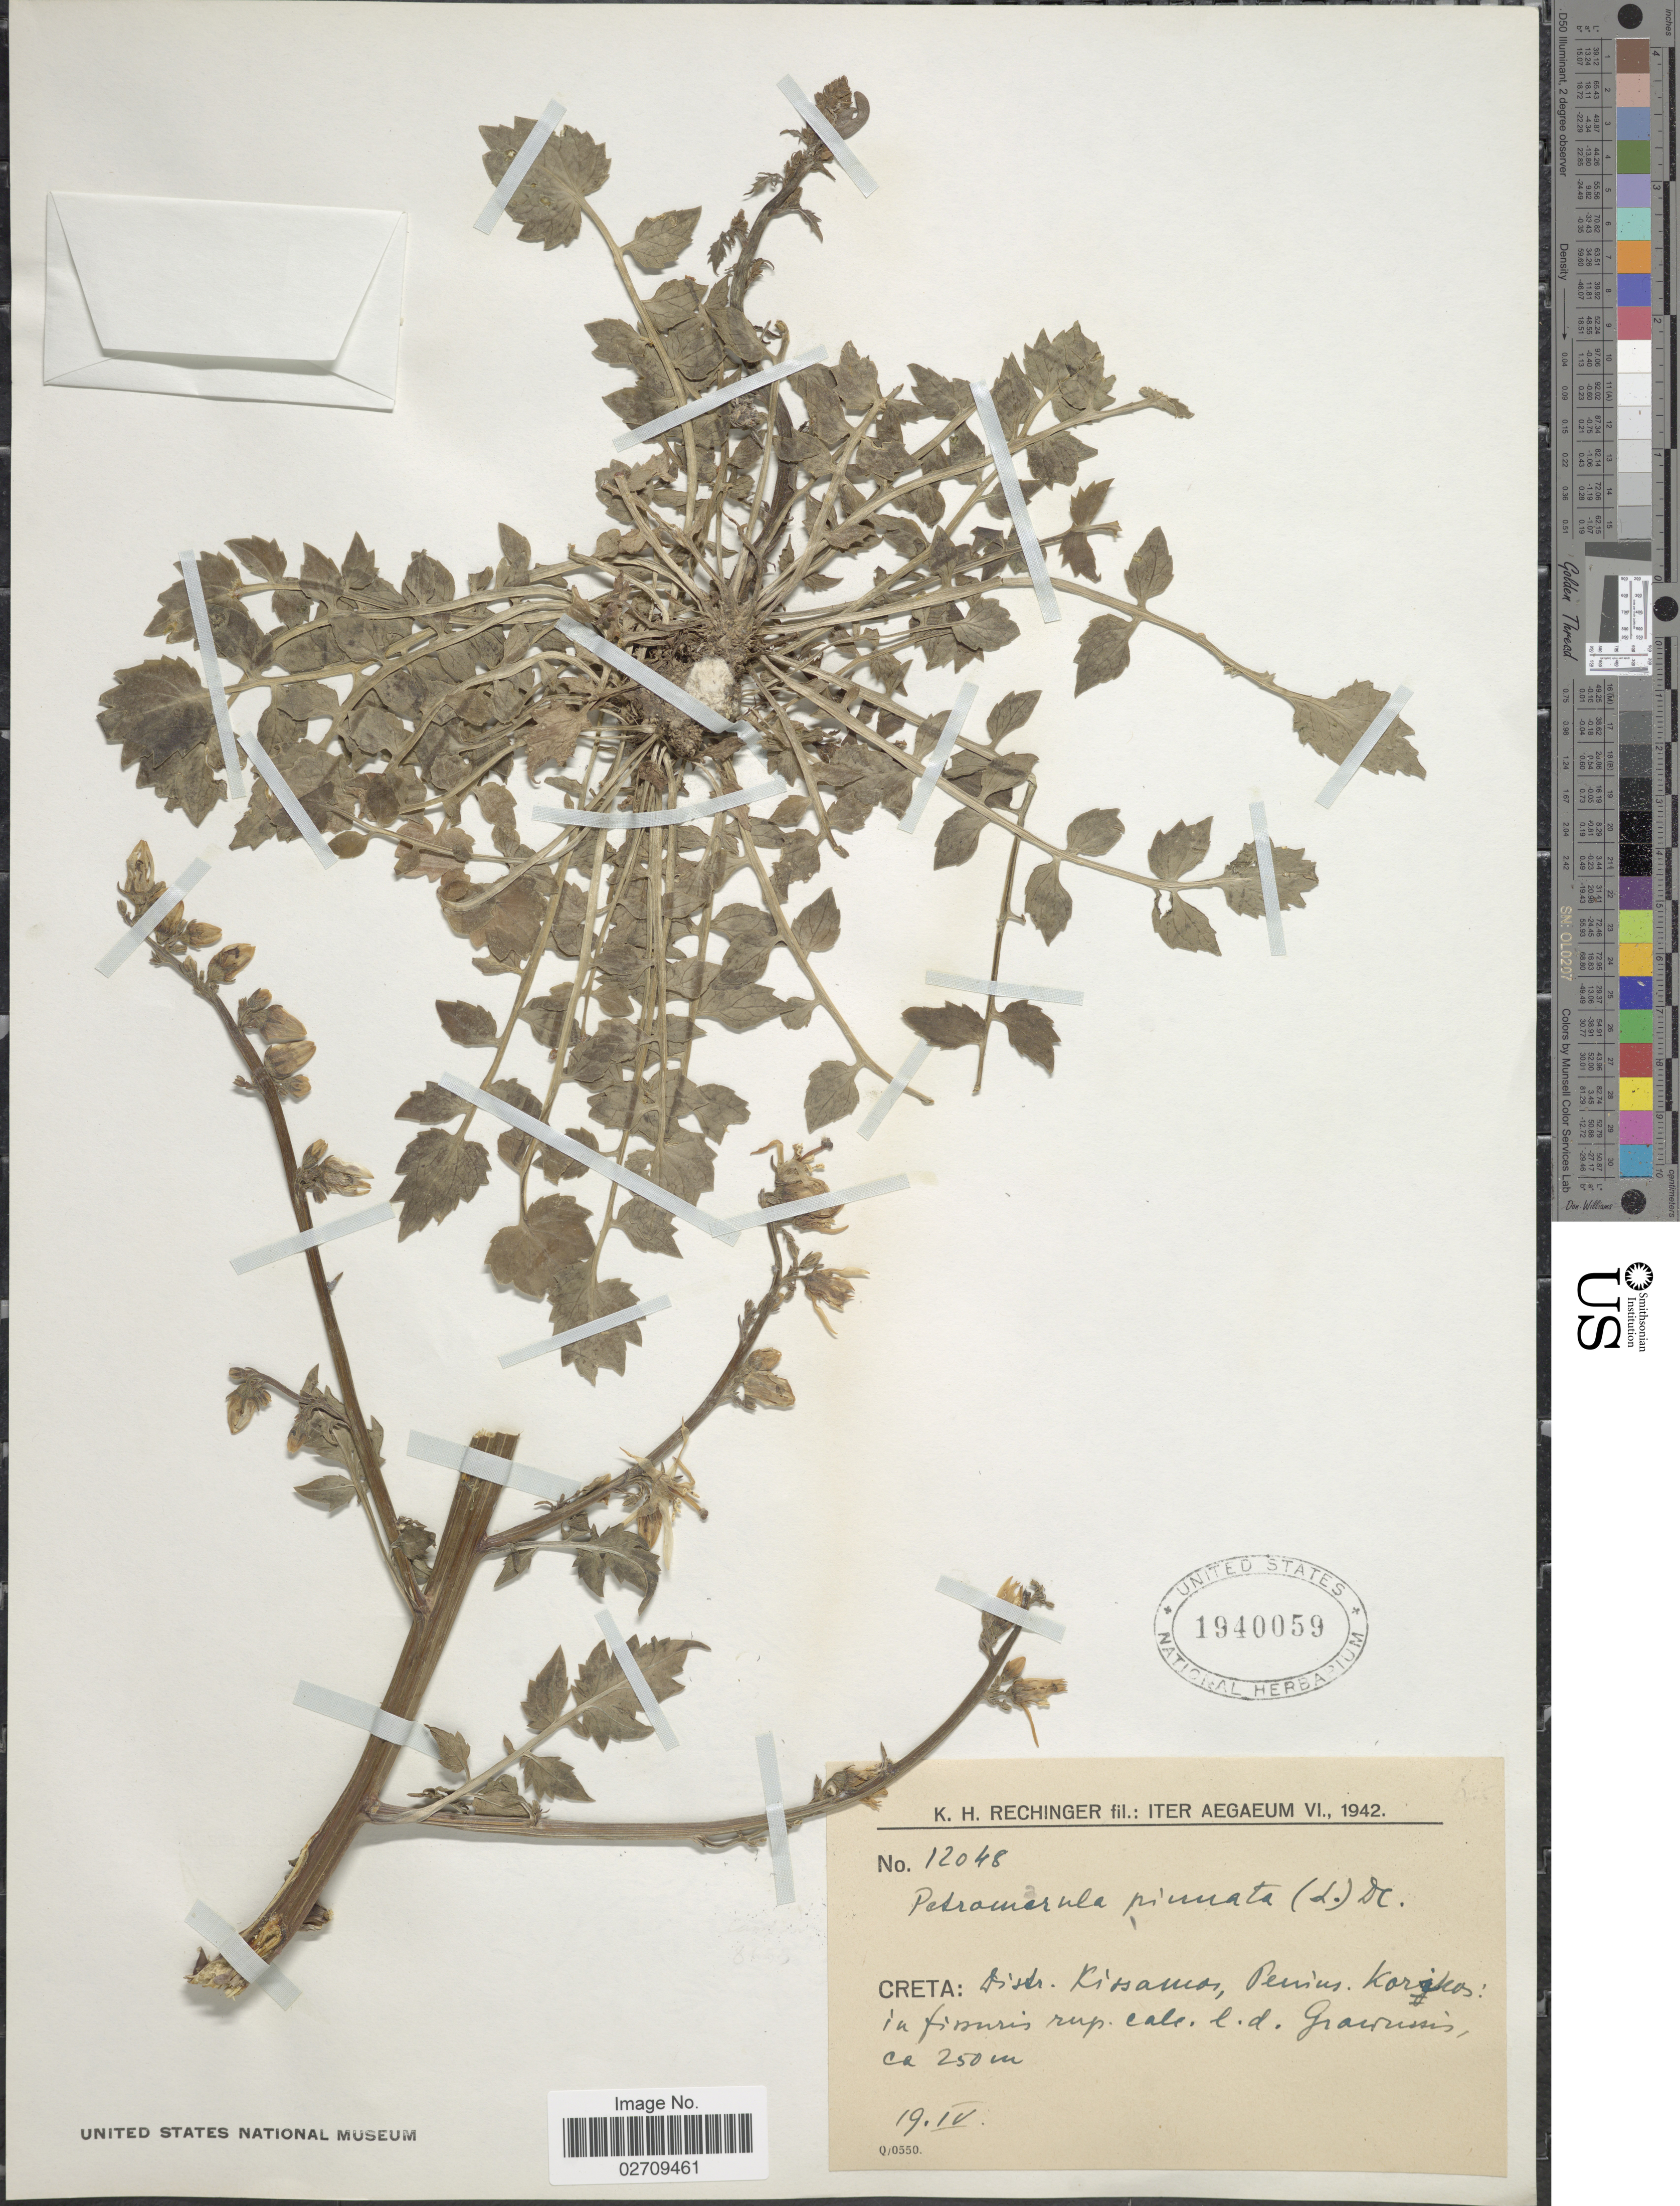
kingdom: Plantae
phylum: Tracheophyta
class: Magnoliopsida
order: Asterales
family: Campanulaceae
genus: Petromarula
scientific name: Petromarula pinnata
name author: (L.) A. DC.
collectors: K. H. Rechinger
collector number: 12048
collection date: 1942-04-19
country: Greece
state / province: Crete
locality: Aegaeum, Creta: Distr. Kissamos, Penins. Korikos: in fissuris rup. calc. l.d. Gradsusis [interpreted]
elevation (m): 250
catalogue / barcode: US 1940059